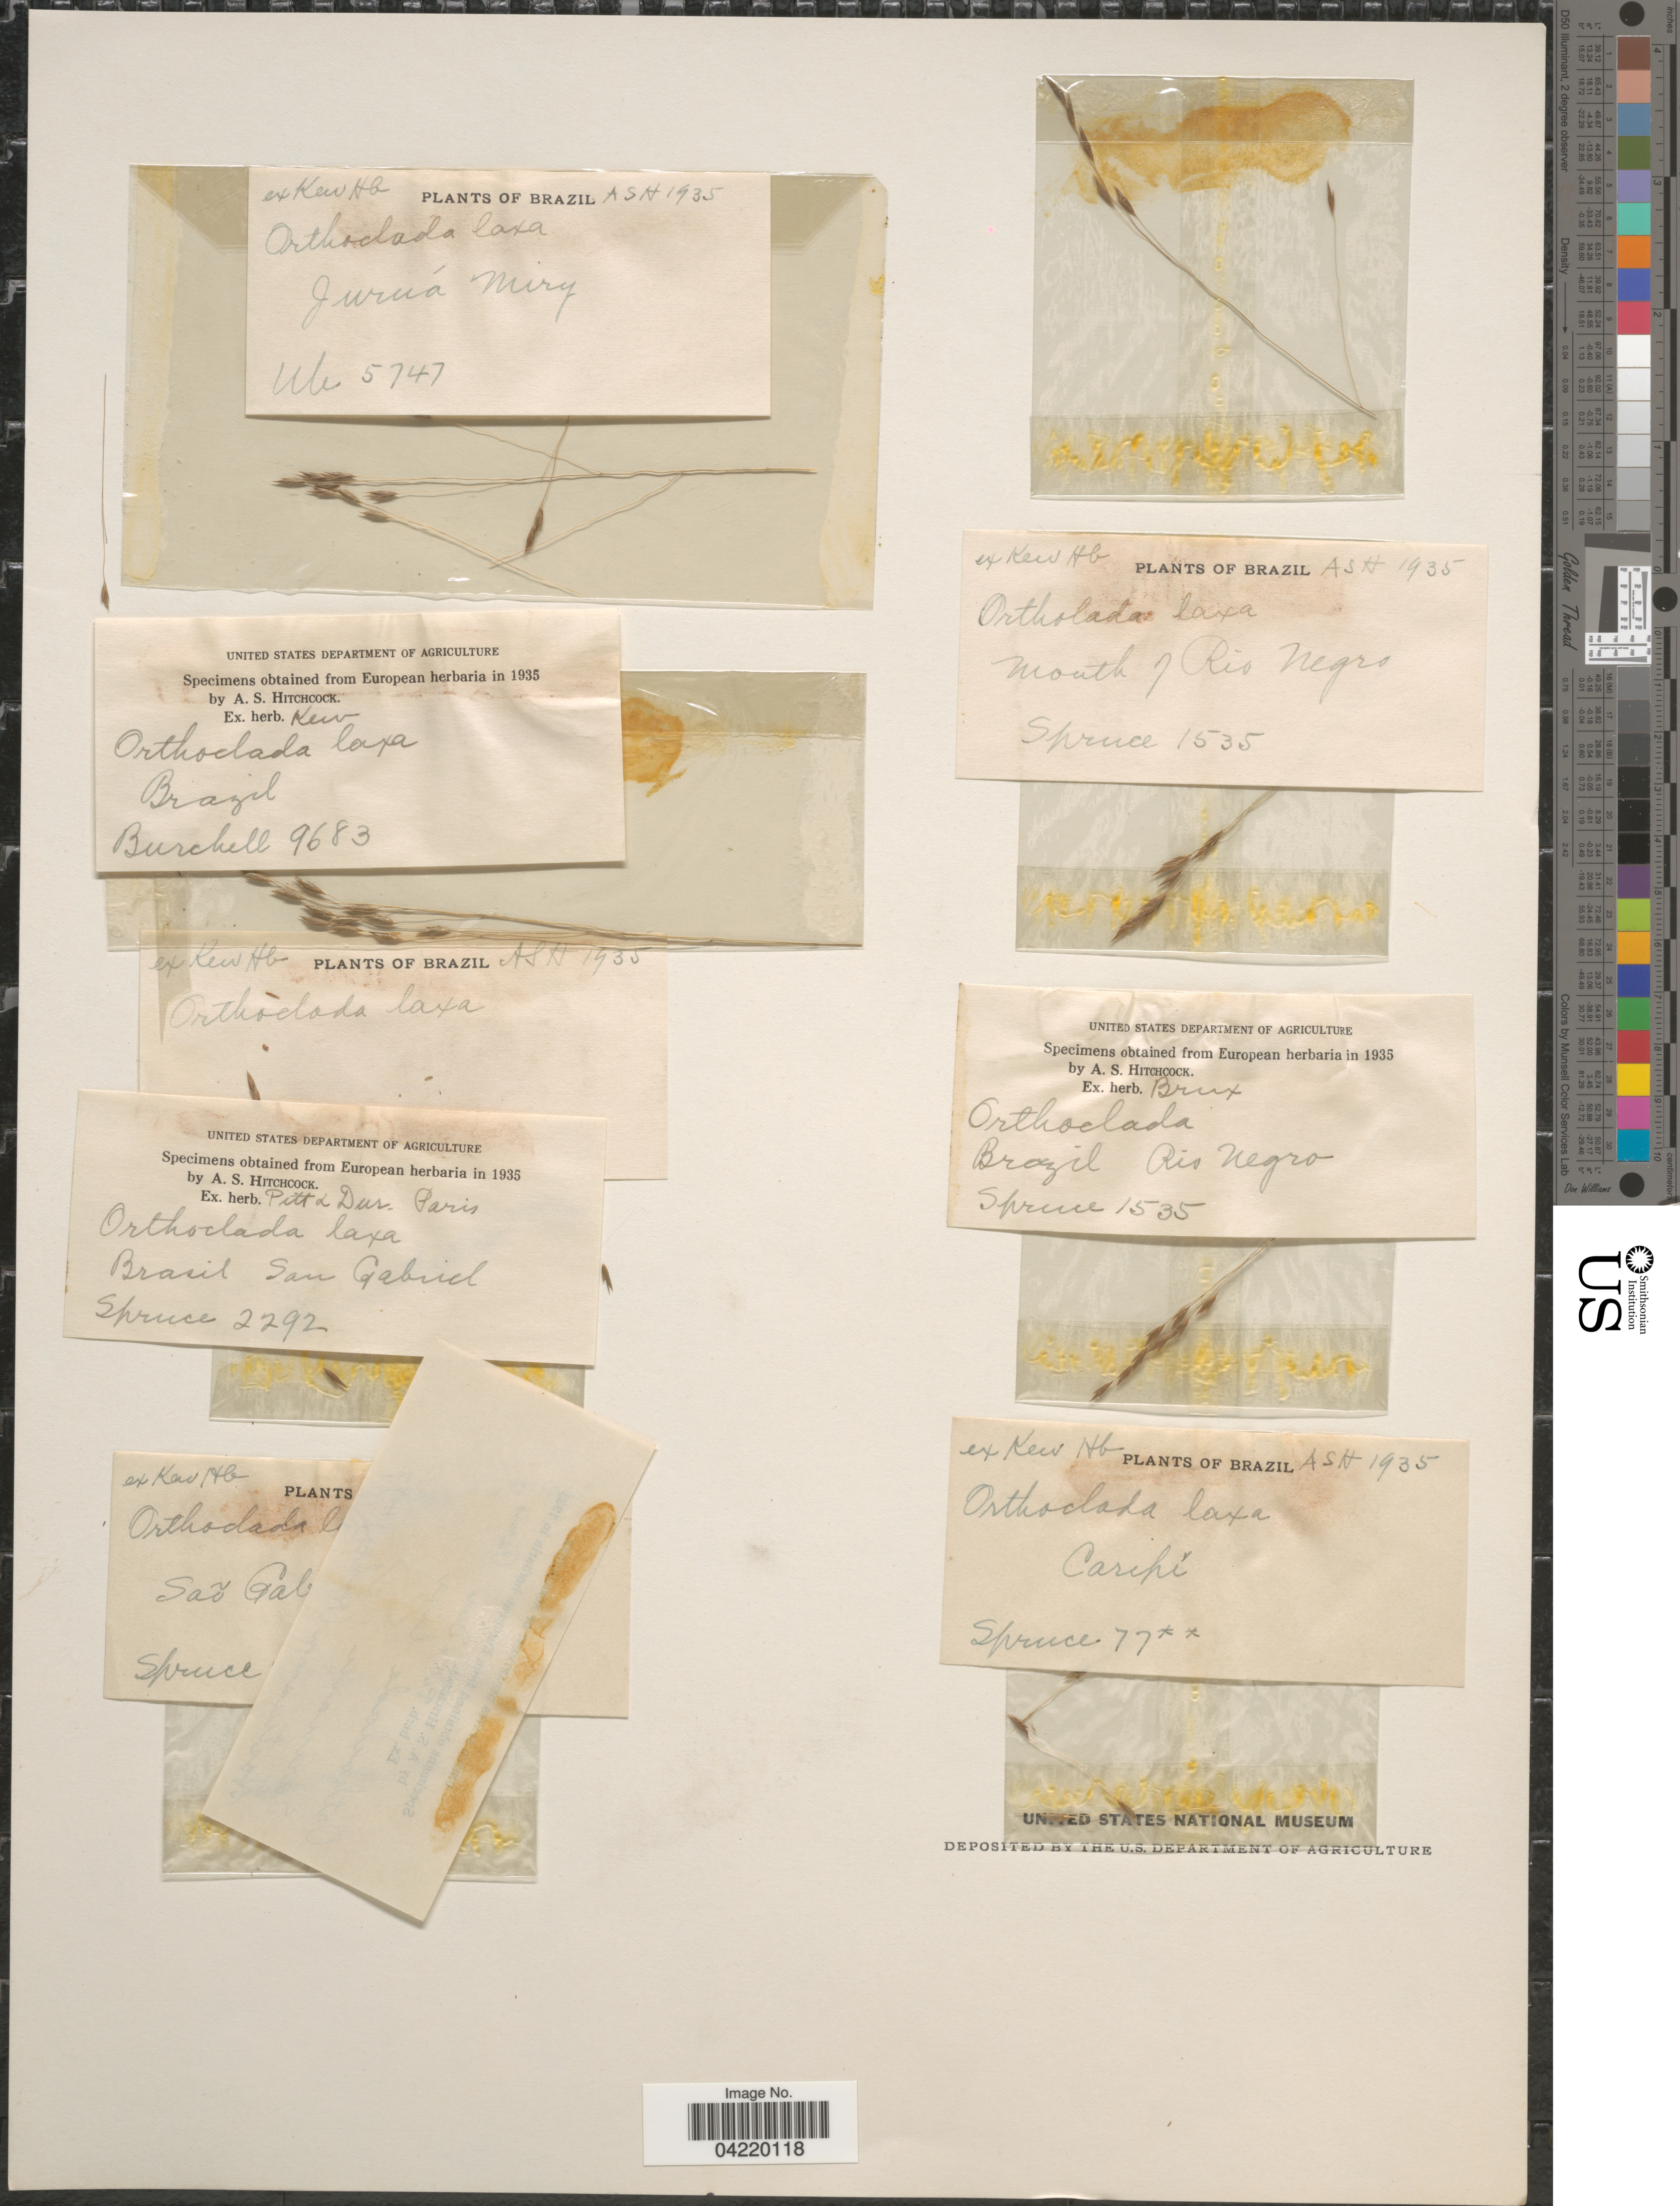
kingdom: Plantae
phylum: Tracheophyta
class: Liliopsida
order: Poales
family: Poaceae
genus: Orthoclada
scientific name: Orthoclada laxa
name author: P. Beauv.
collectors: -- Ule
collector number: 5747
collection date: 1935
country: Brazil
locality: Juruá Miry.